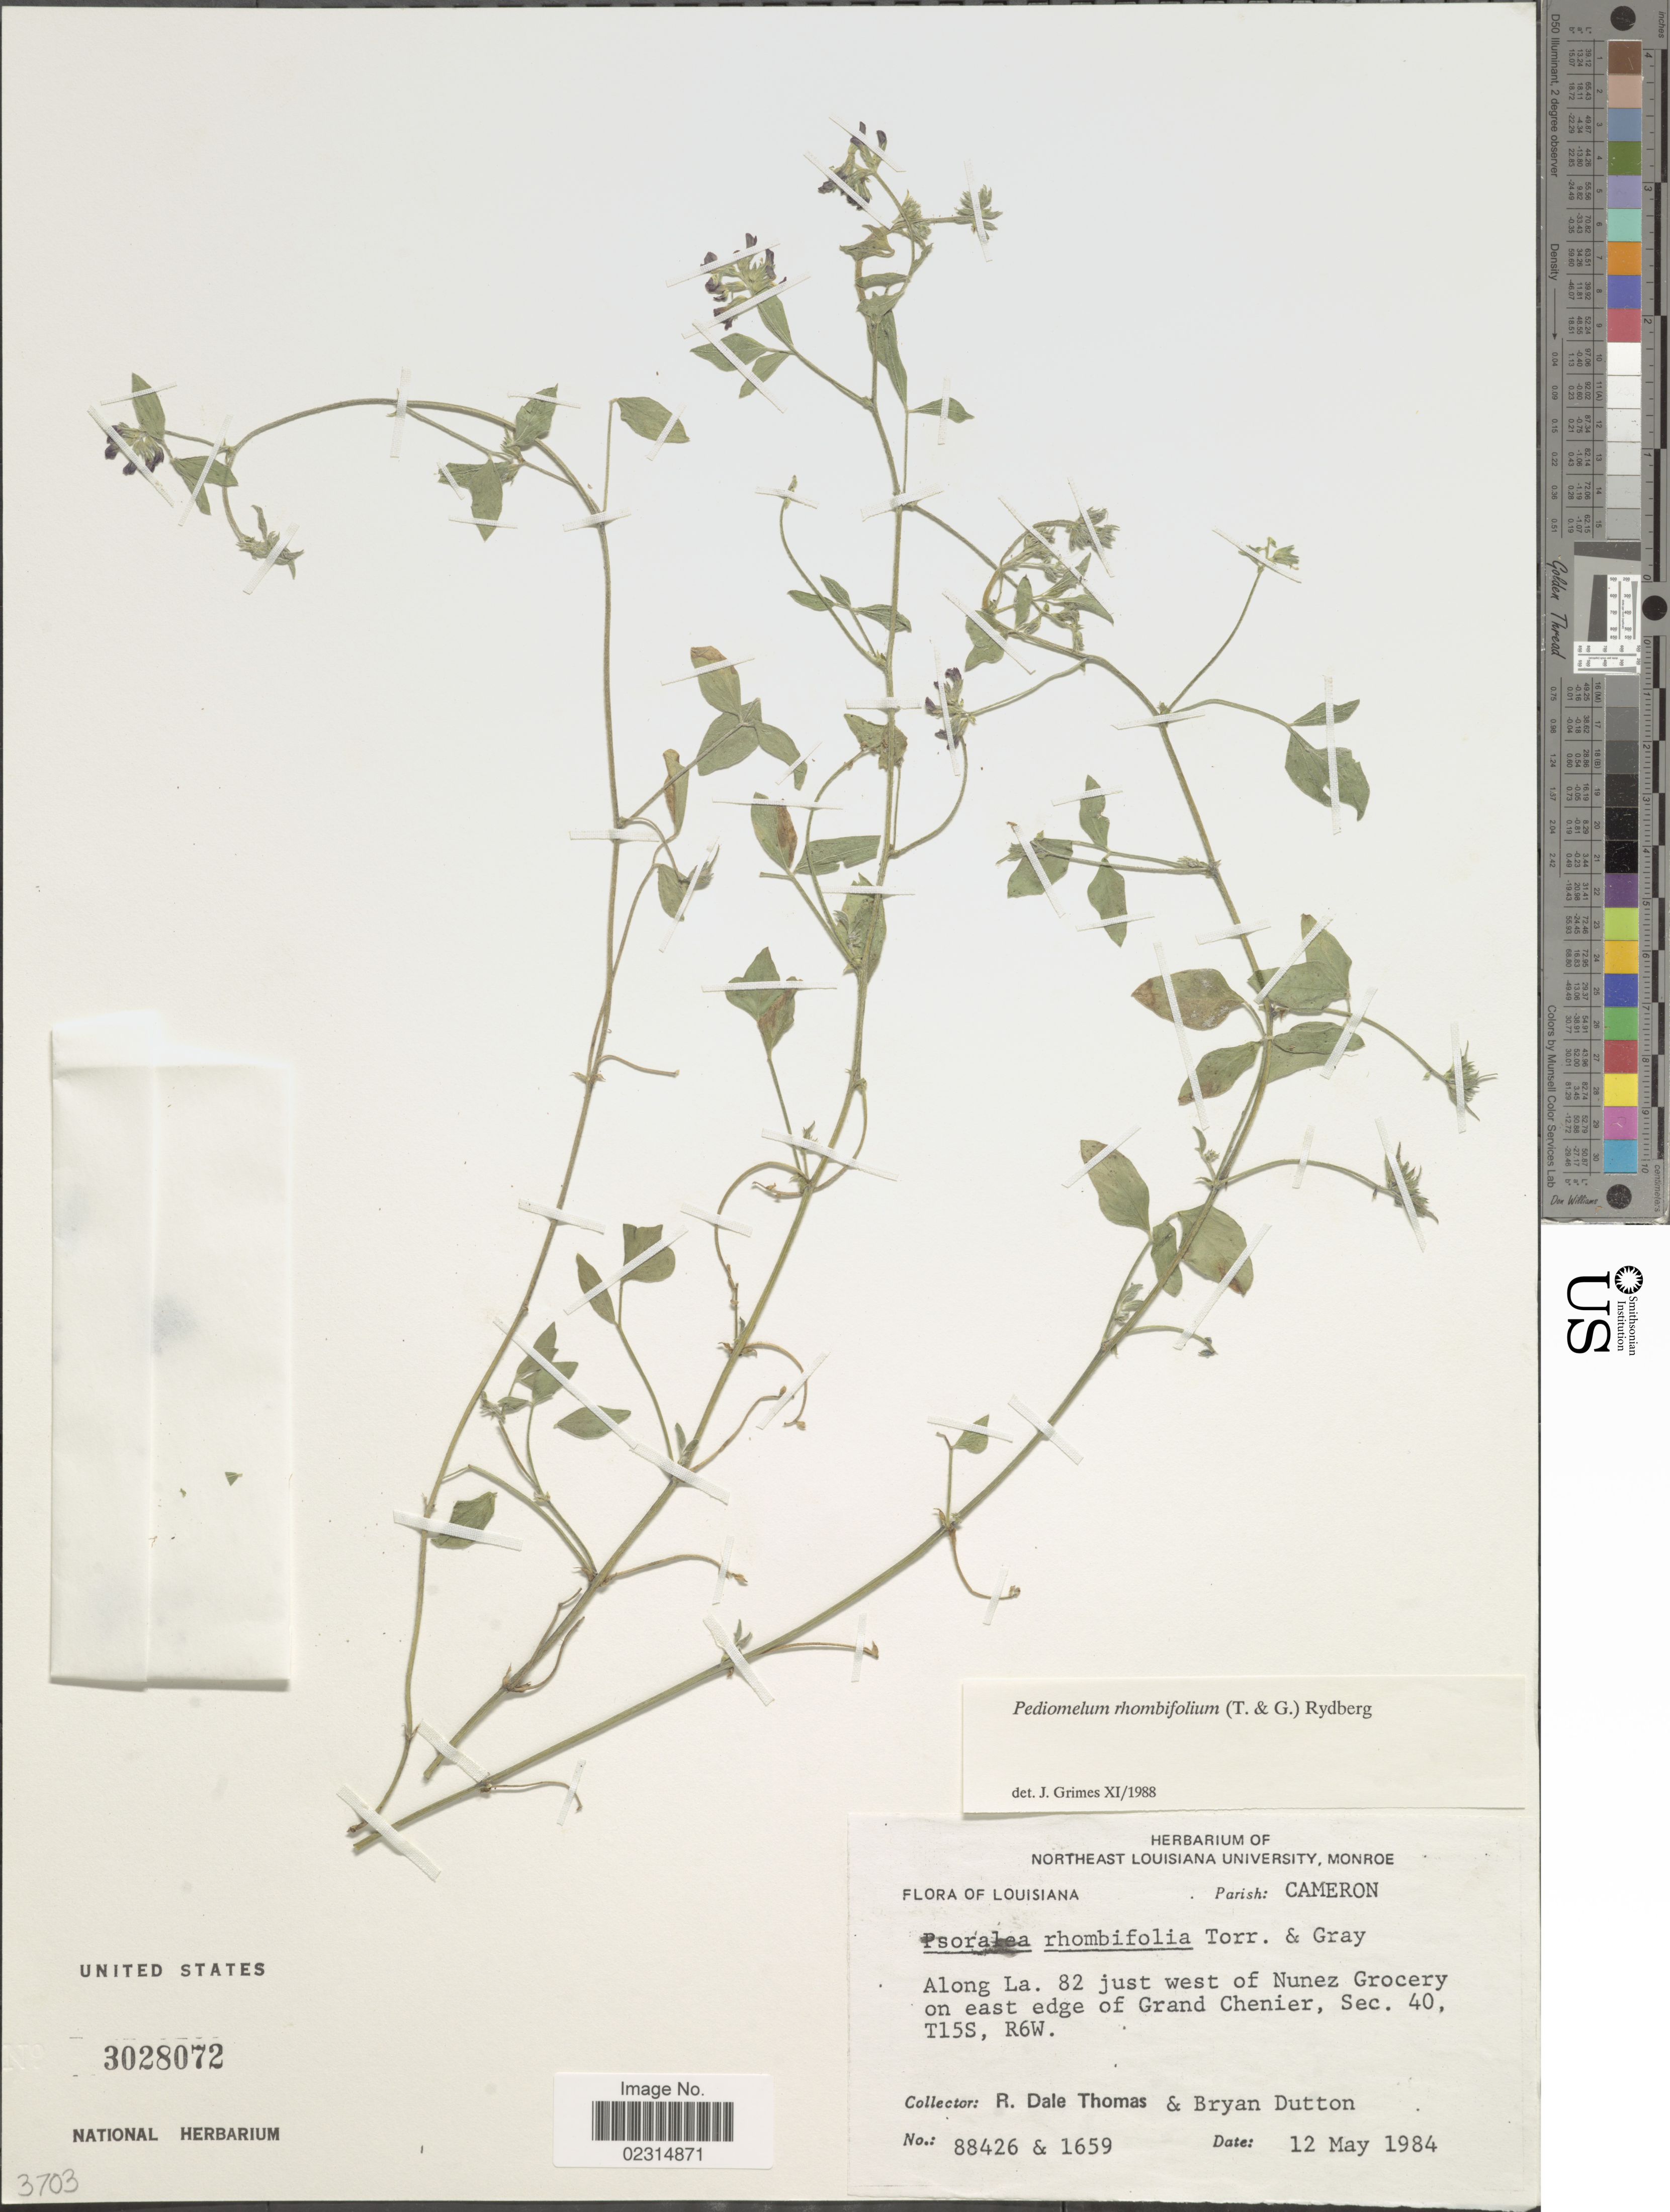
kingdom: Plantae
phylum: Tracheophyta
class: Magnoliopsida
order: Fabales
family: Fabaceae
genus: Pediomelum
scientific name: Pediomelum rhombifolium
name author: (Torr. & A. Gray) Rydb.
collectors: R. Thomas & B. Dutton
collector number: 88426 & 1659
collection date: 1984-05-12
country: United States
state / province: Louisiana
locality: Parish: Cameron, Along La. 82 just west of Nunez Grocery on east edge of Grand Chenier, Sec. 40 , T15S, R6W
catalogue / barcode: US 3028072